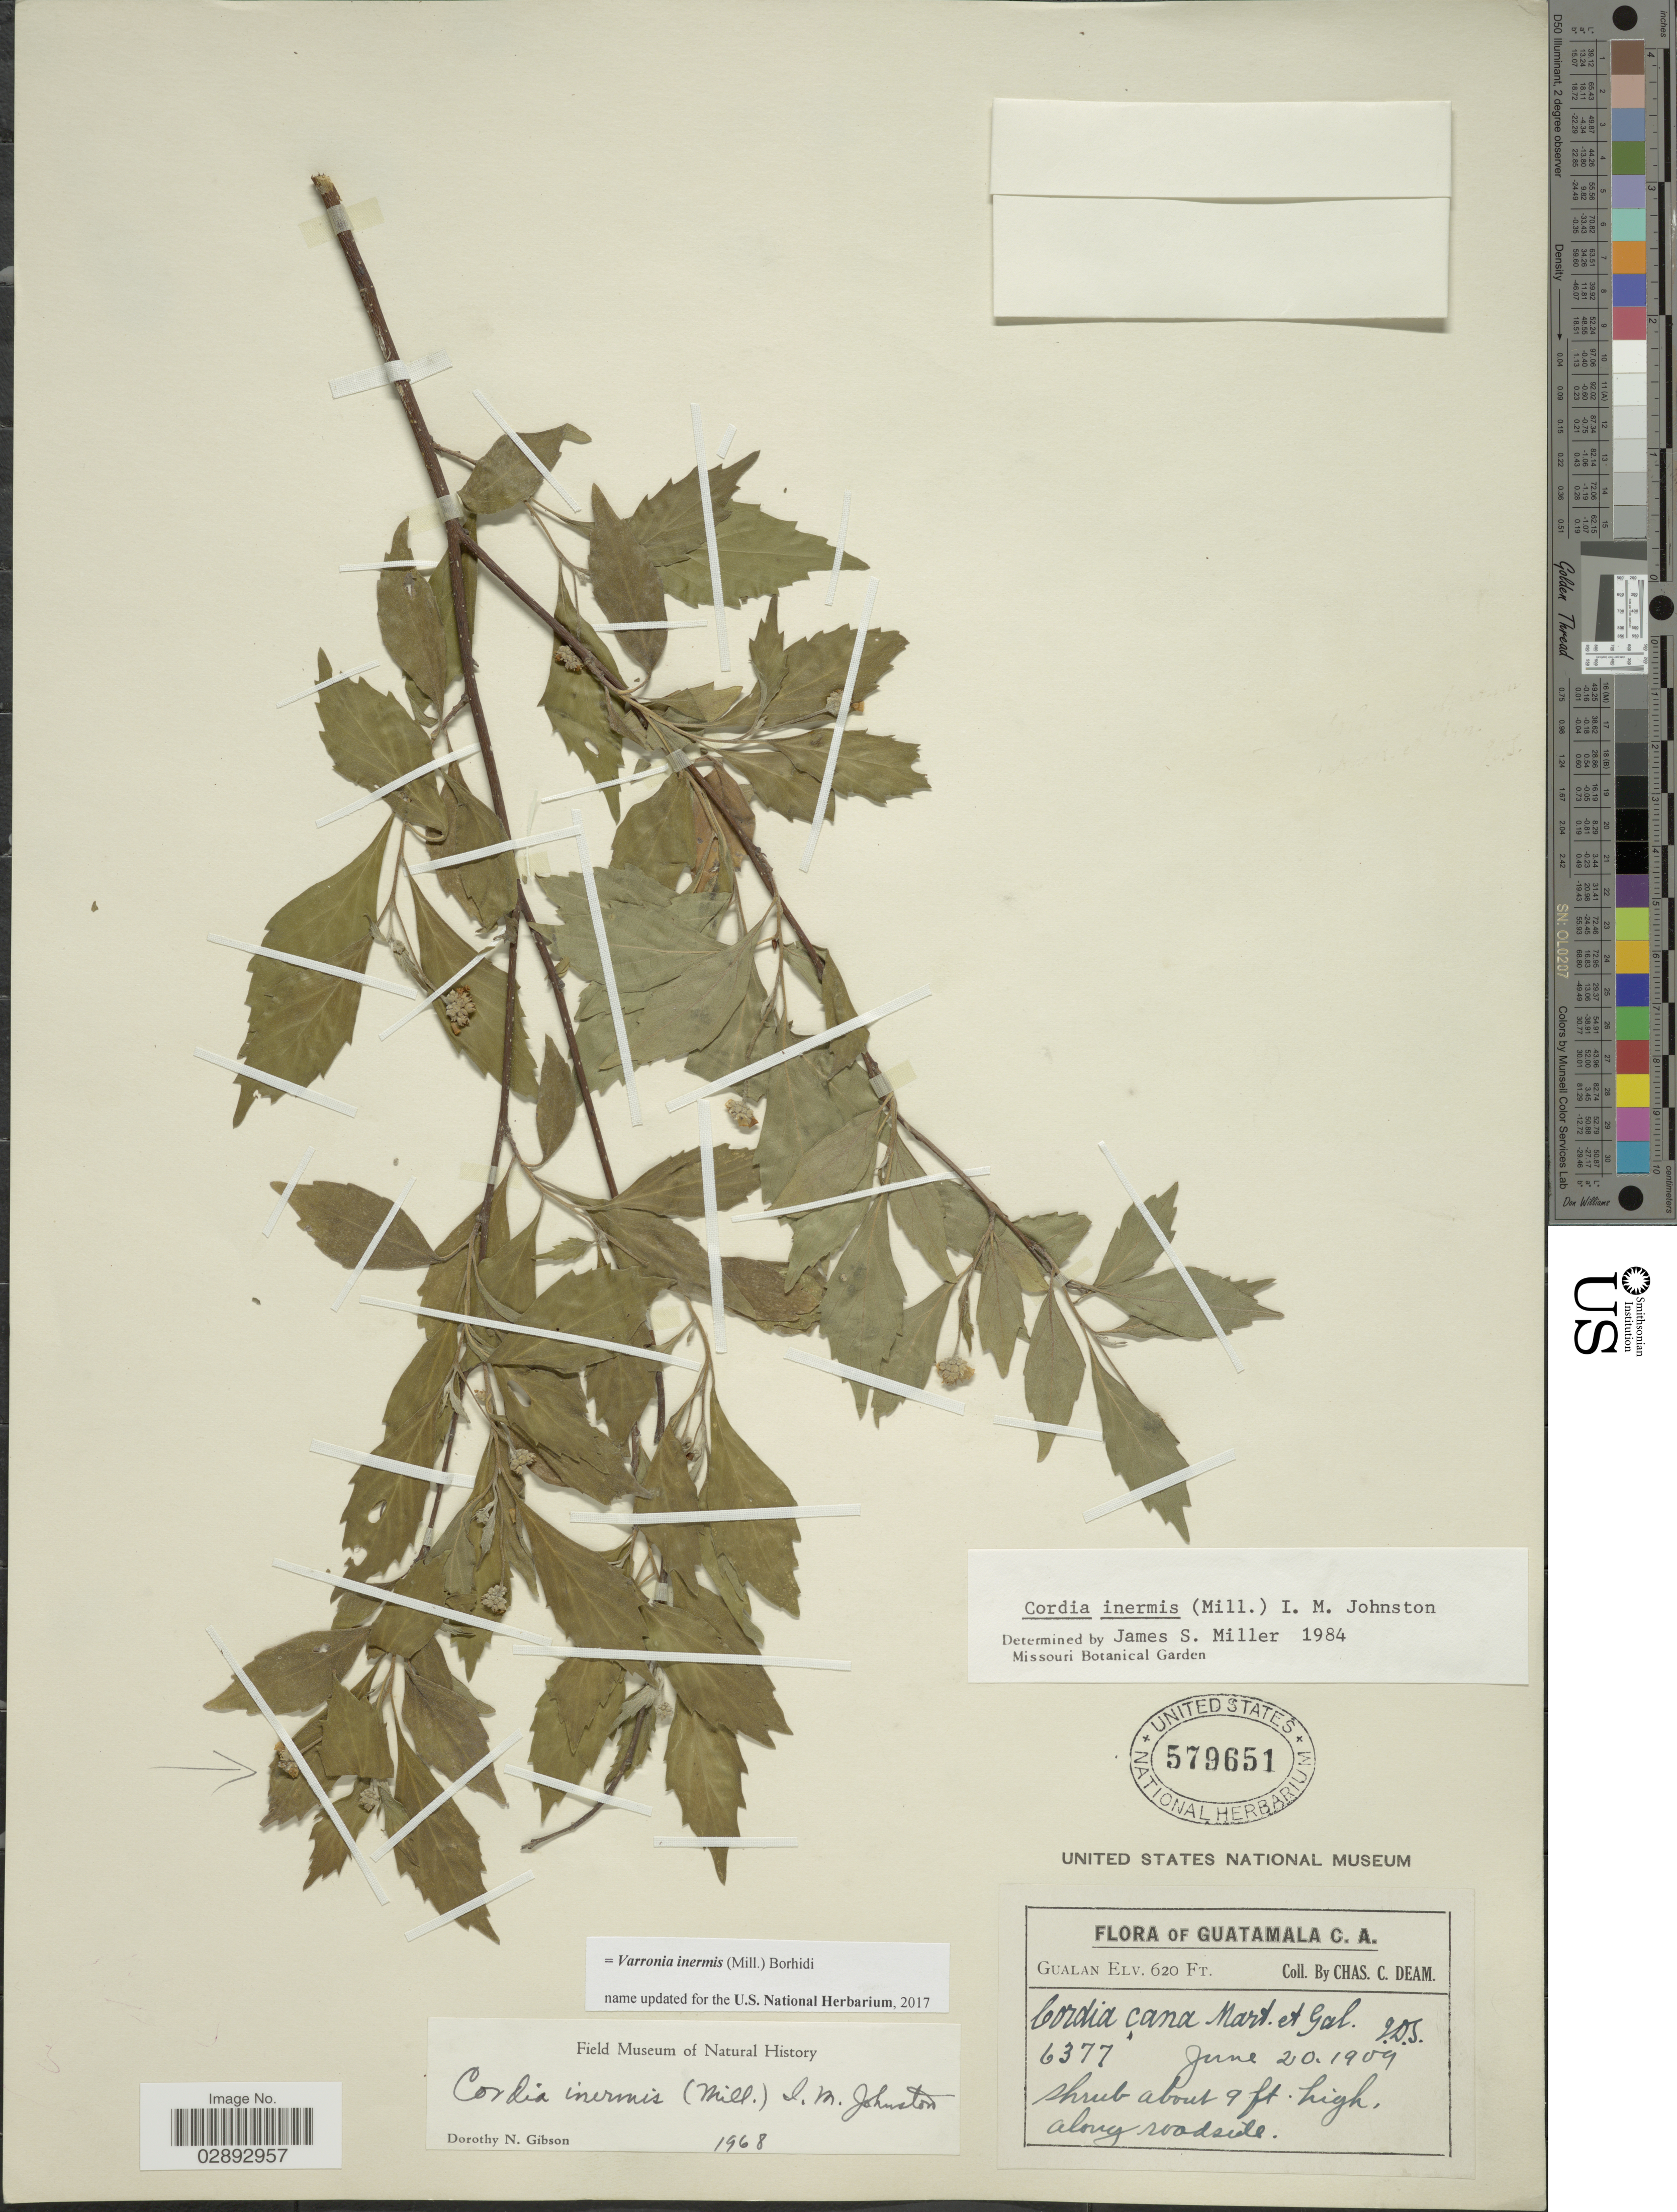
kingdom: Plantae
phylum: Tracheophyta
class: Magnoliopsida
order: Boraginales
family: Cordiaceae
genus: Varronia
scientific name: Varronia inermis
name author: (Mill.) Borhidi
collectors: C. C. Deam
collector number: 6377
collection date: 1909-06-20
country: Guatemala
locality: C.A. Gualan.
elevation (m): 189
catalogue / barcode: US 579651